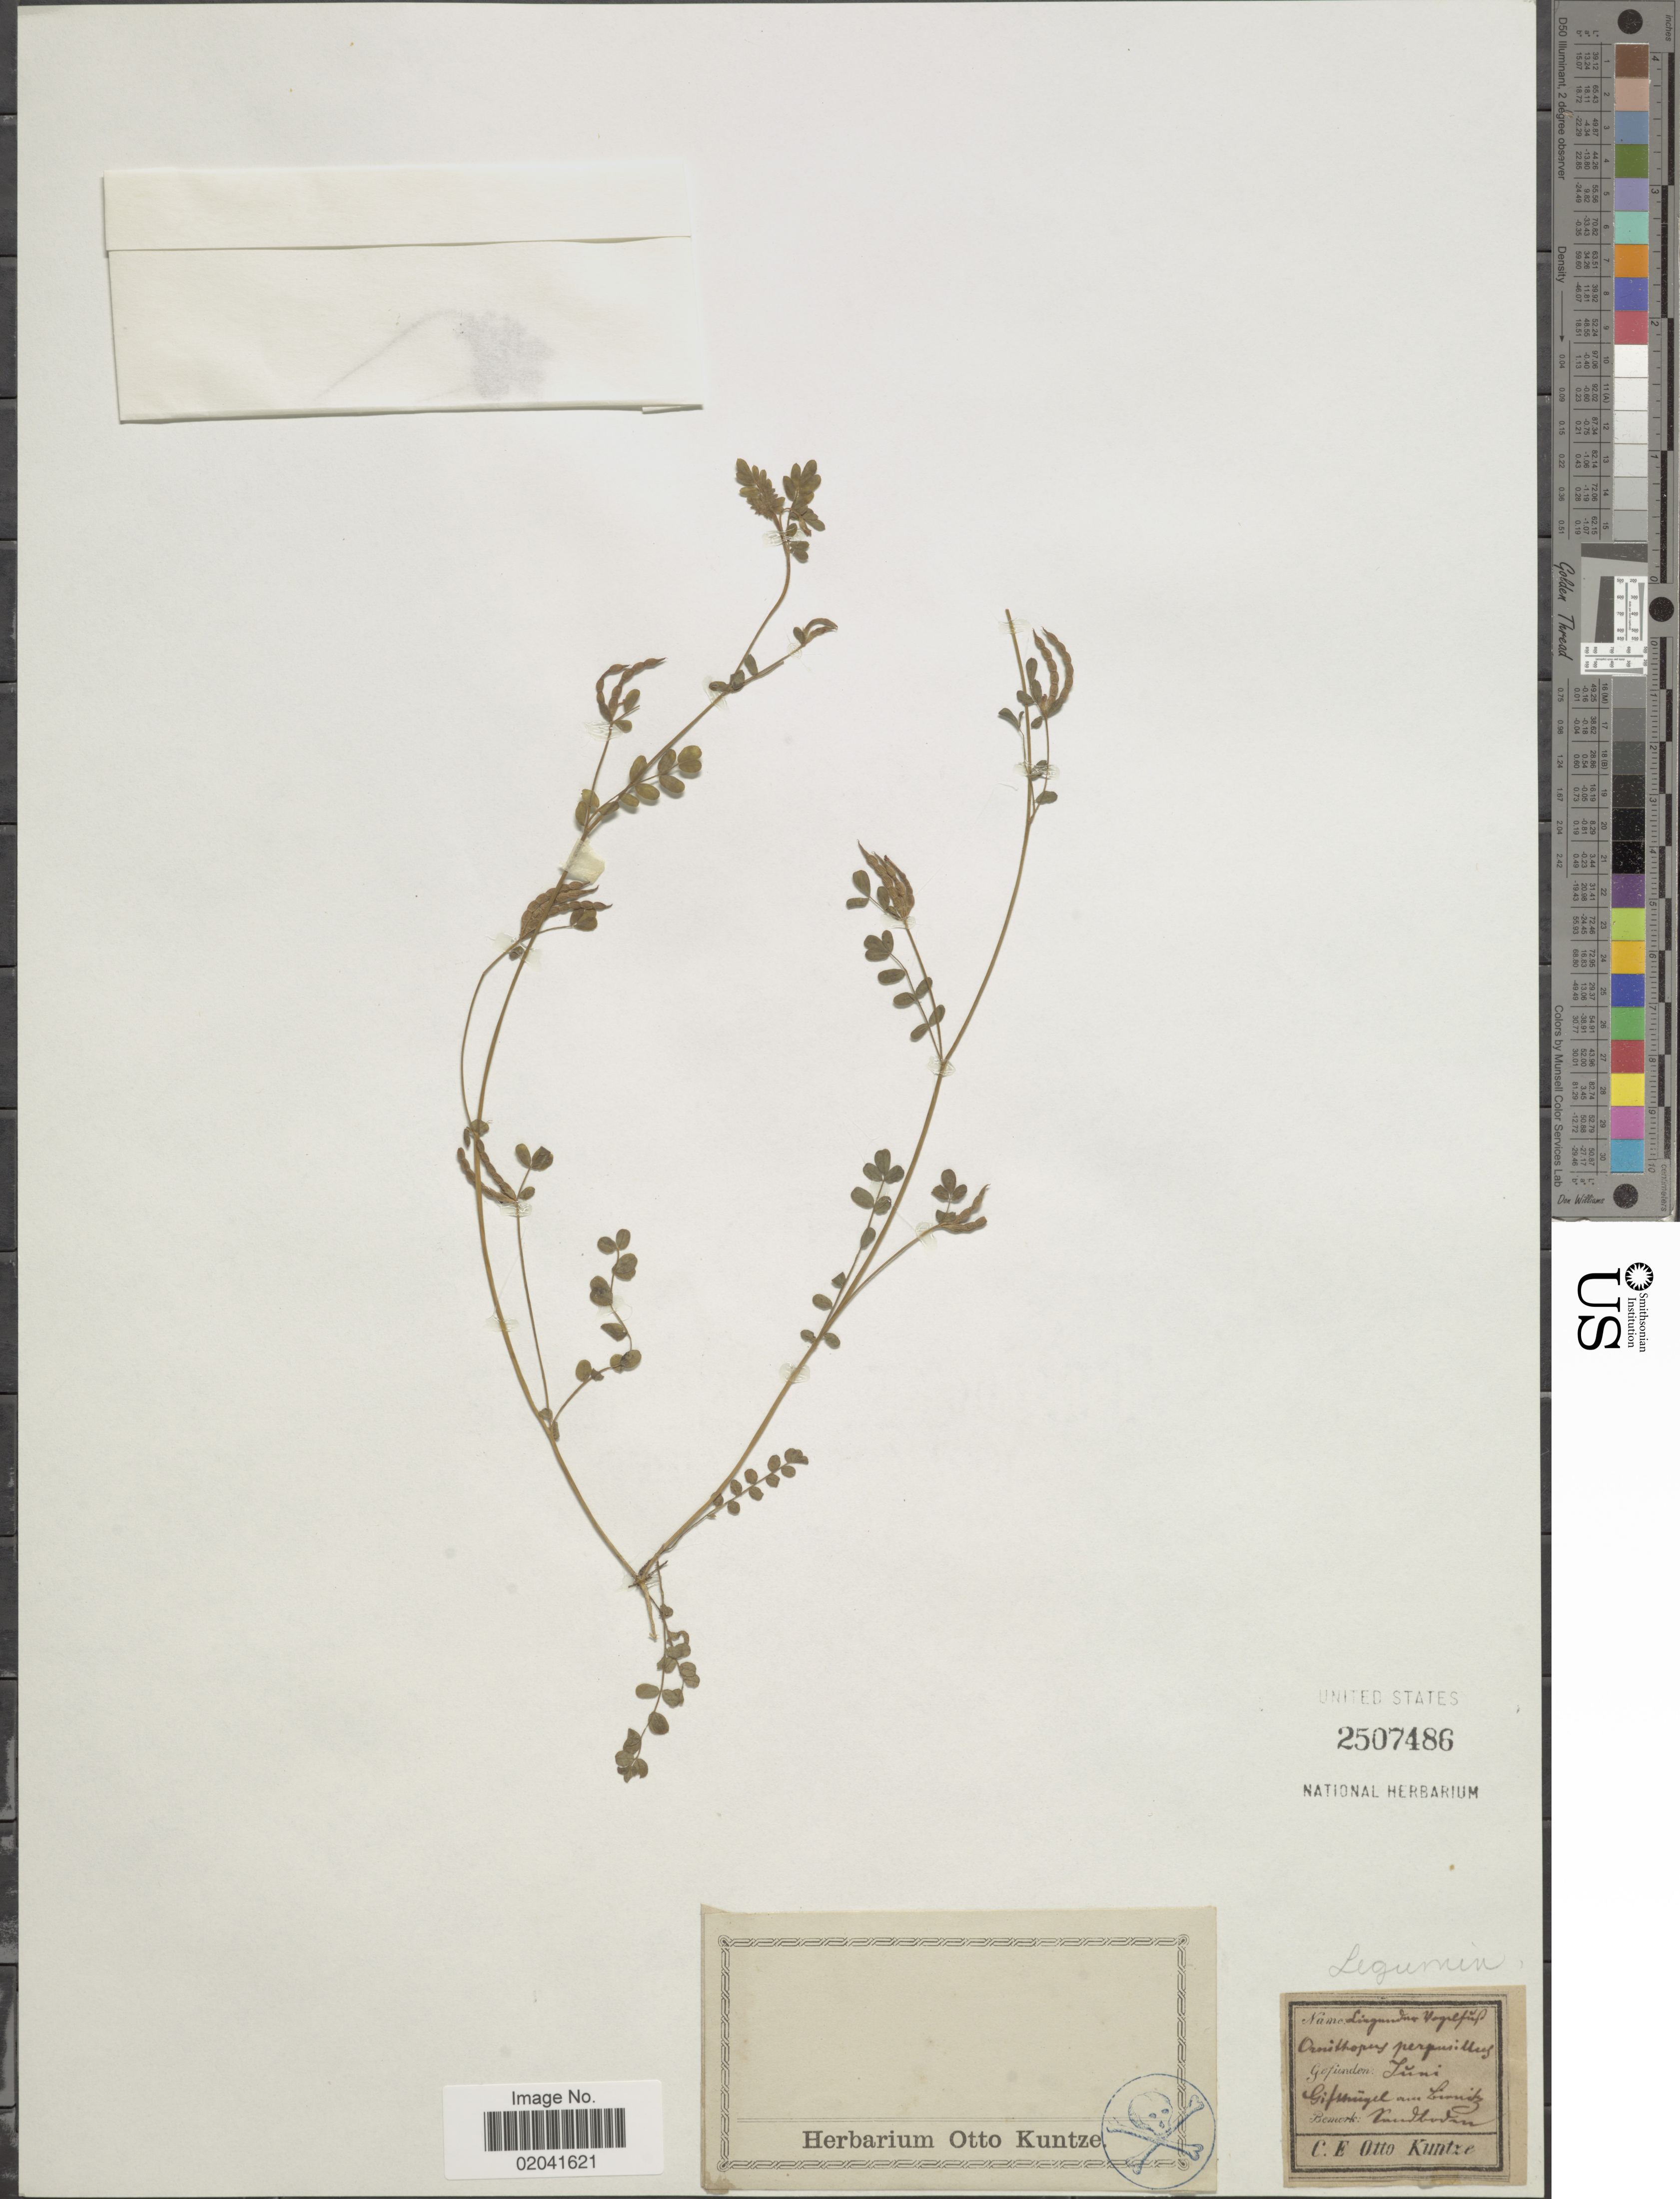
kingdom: Plantae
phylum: Tracheophyta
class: Magnoliopsida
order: Fabales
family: Fabaceae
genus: Ornithopus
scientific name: Ornithopus perpusillus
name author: L.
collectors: C.E.O. Kuntze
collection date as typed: Jun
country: Czechia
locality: Giesshübel am Leinitz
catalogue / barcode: US 2507486